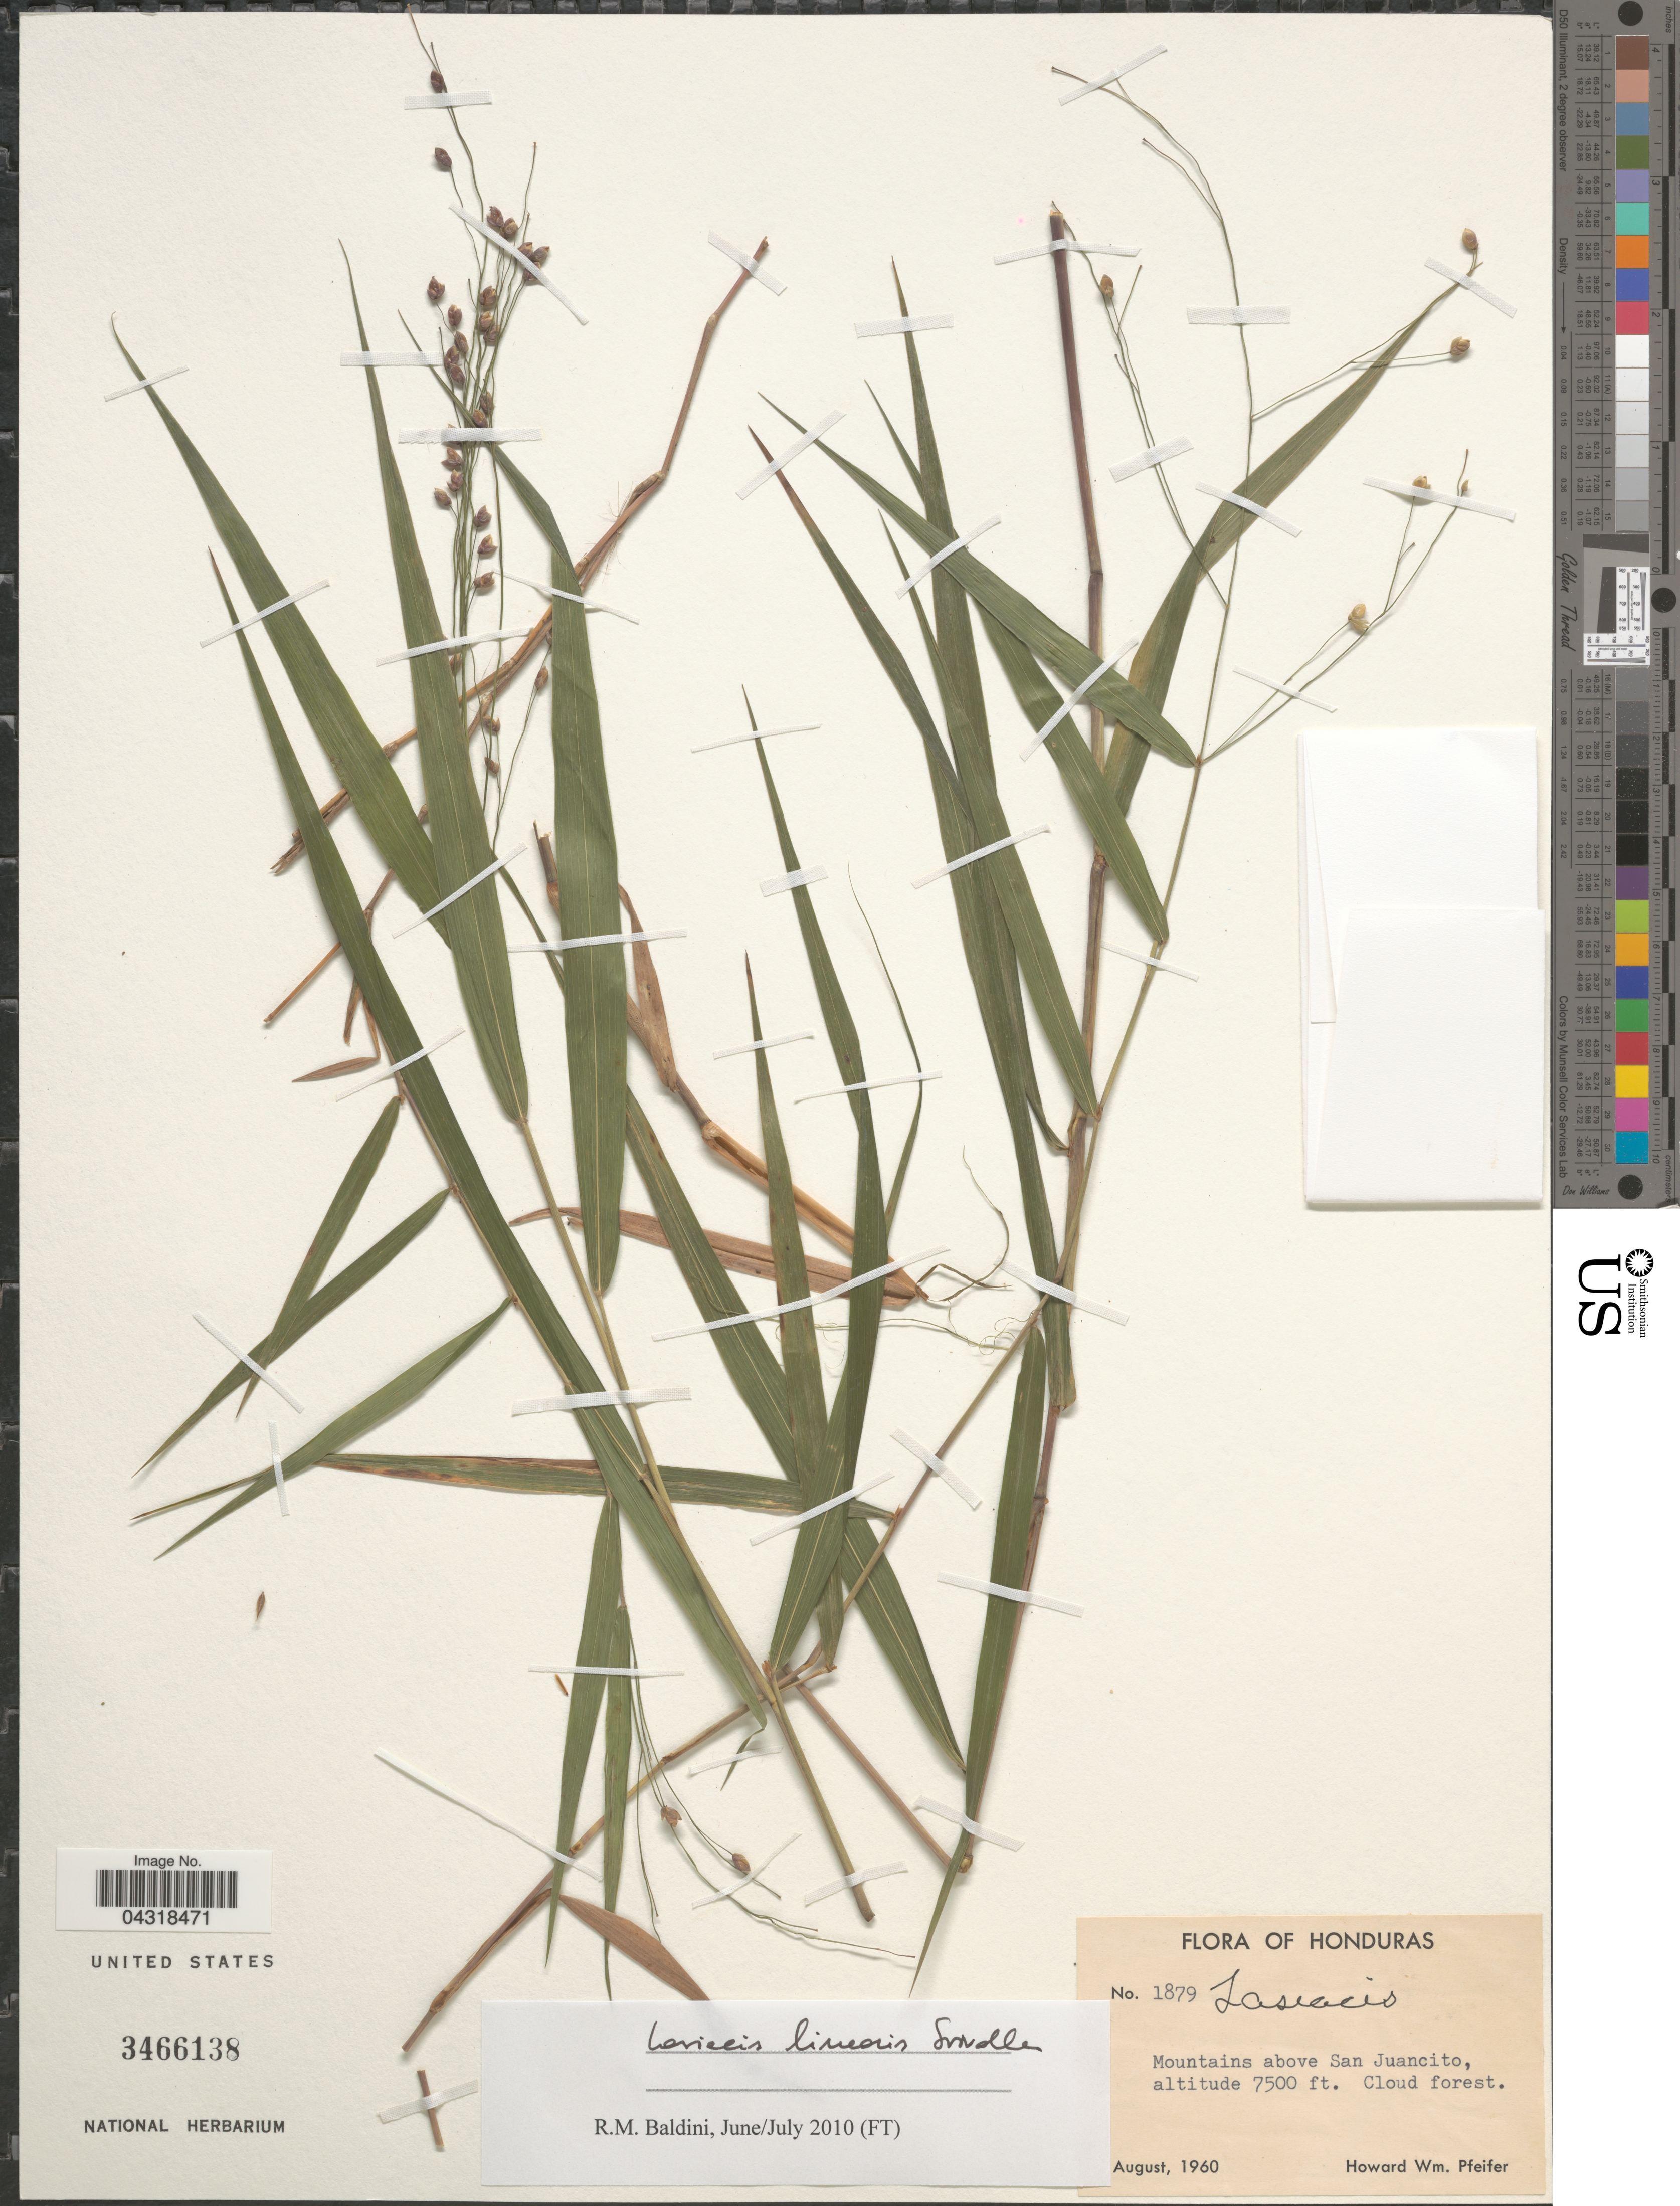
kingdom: Plantae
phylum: Tracheophyta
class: Liliopsida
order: Poales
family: Poaceae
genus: Lasiacis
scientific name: Lasiacis linearis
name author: Swallen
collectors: H. W. Pfeifer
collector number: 1879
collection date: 1960-08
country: Honduras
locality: Mountains above San Juancito.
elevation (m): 2286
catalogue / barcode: US 3466138